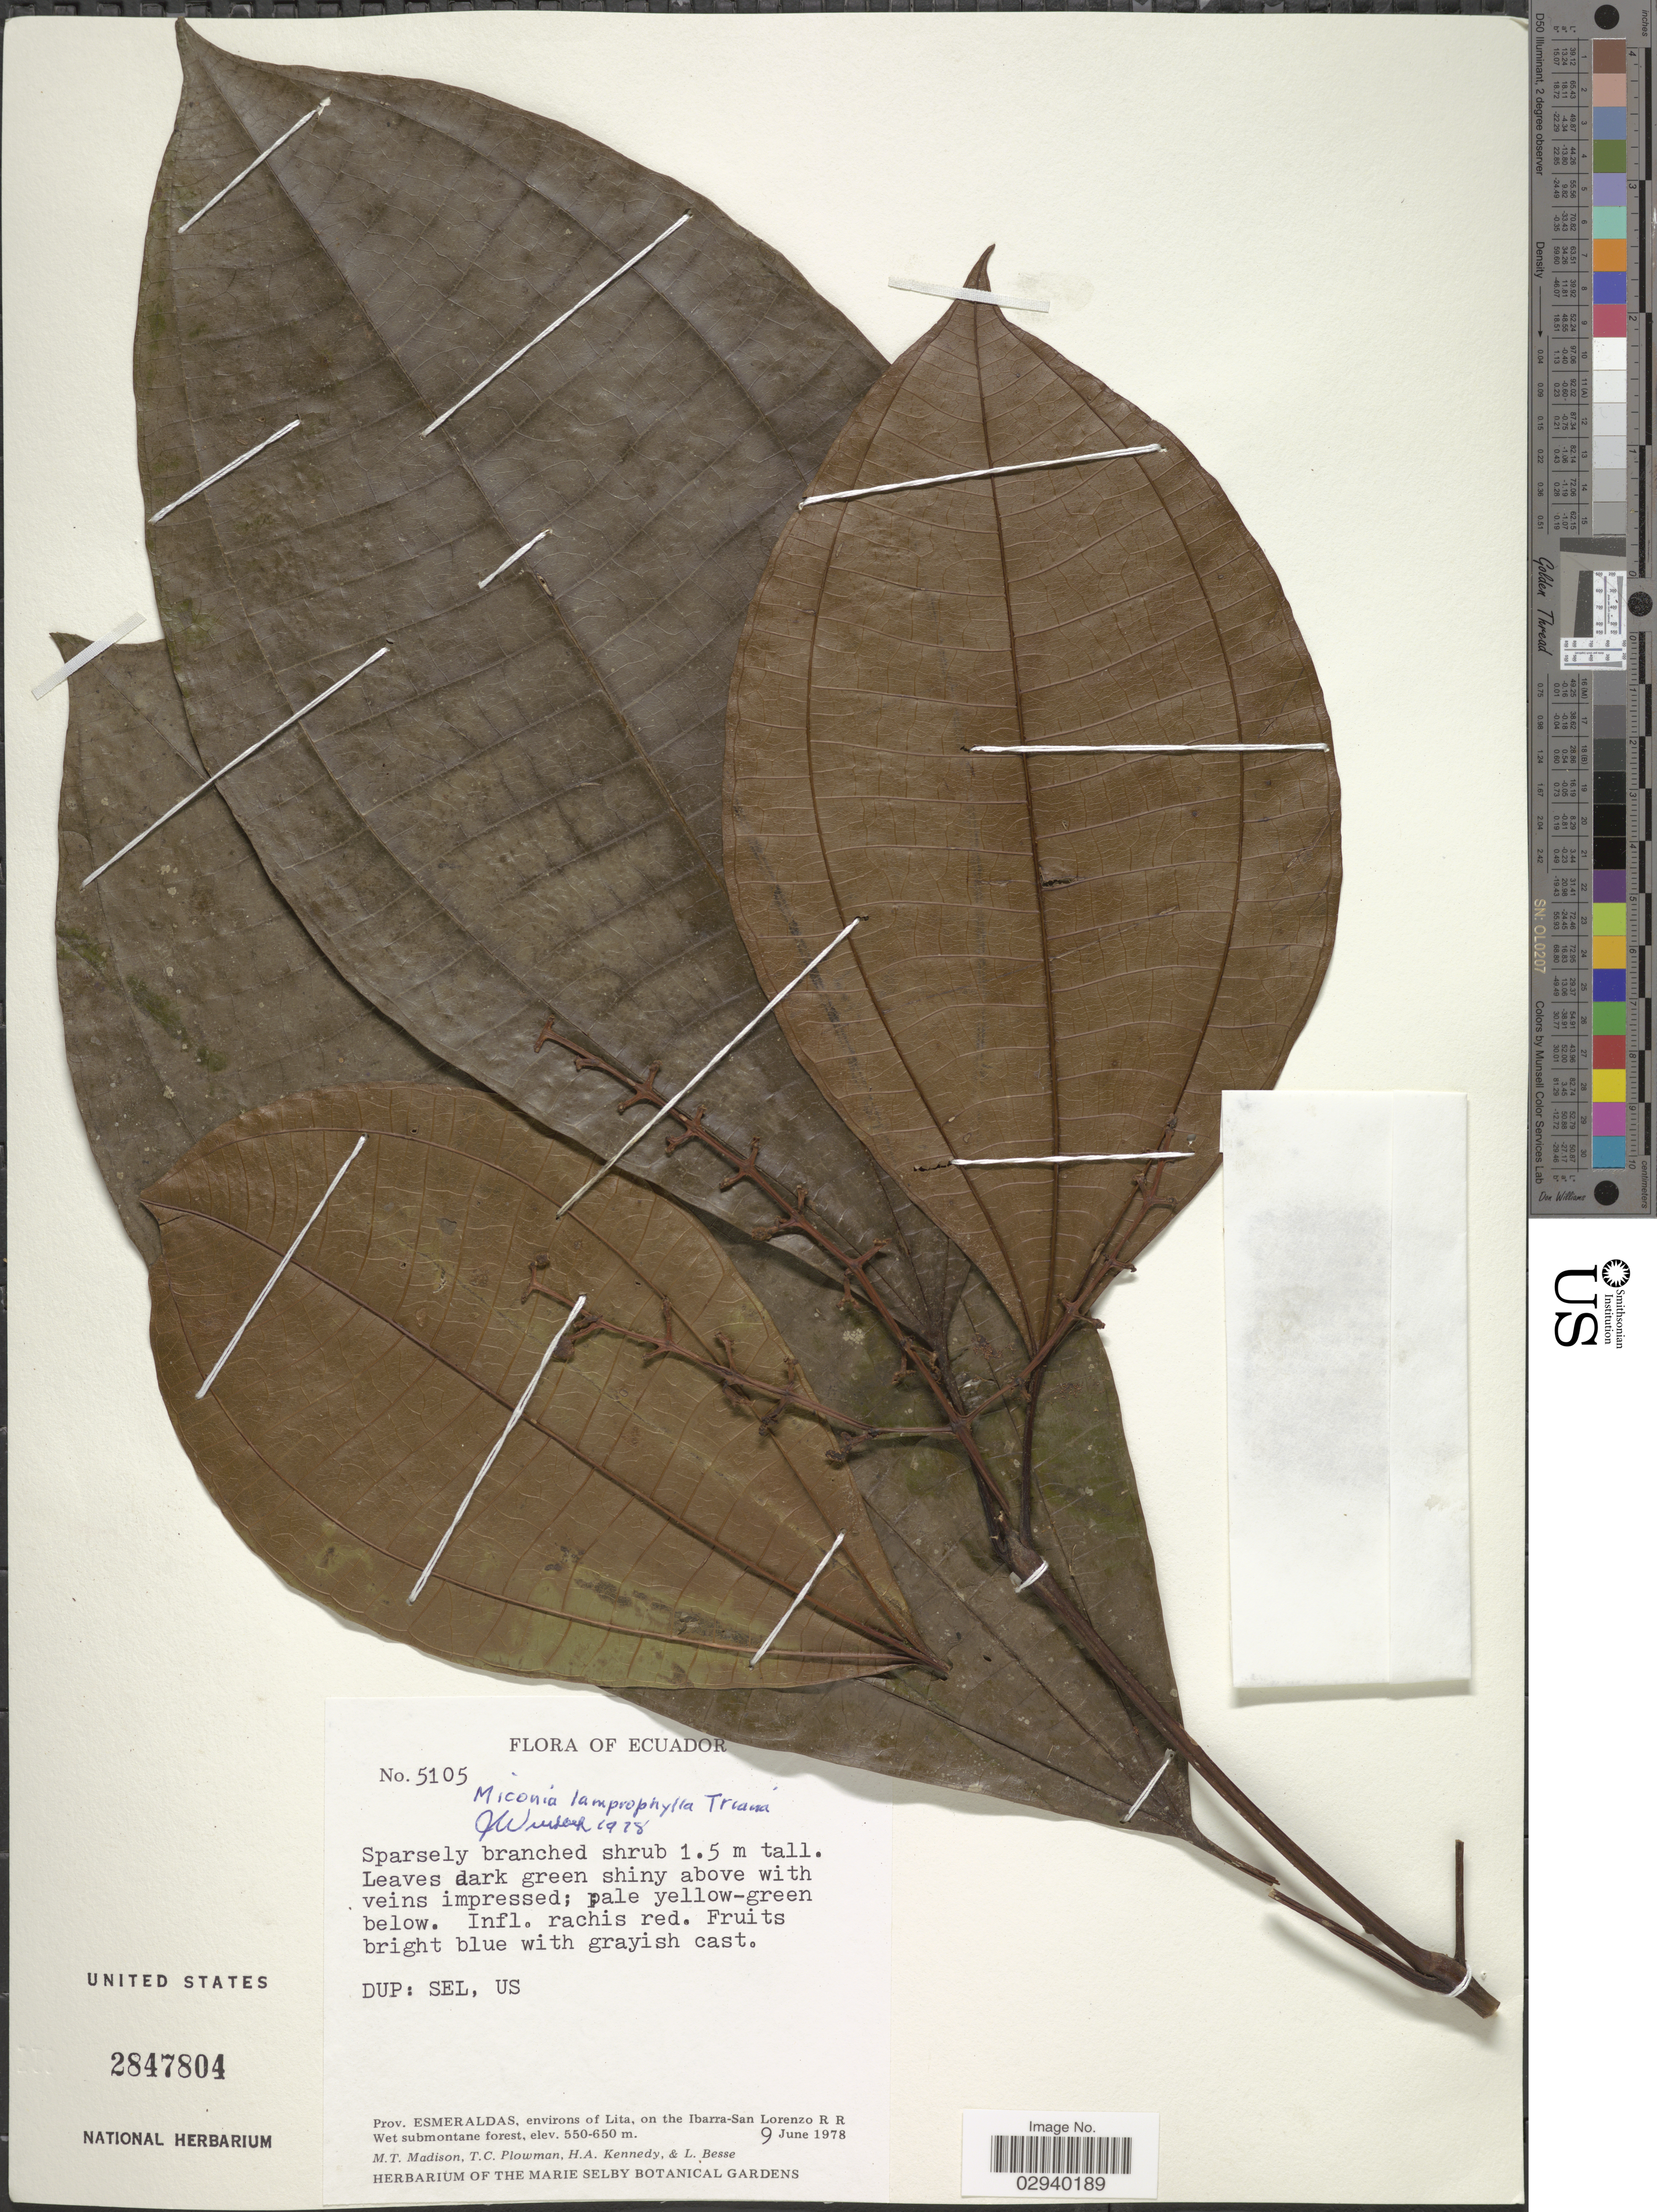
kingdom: Plantae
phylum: Tracheophyta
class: Magnoliopsida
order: Myrtales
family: Melastomataceae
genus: Miconia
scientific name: Miconia lamprophylla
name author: Triana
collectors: M. T. Madison, T. Plowman, H. Kennedy & L. Besse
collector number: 5105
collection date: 1978-06-09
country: Ecuador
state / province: Esmeraldas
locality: Environs of Lita, on the Ibarra-San Lorenzo R R.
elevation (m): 550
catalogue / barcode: US 2847804